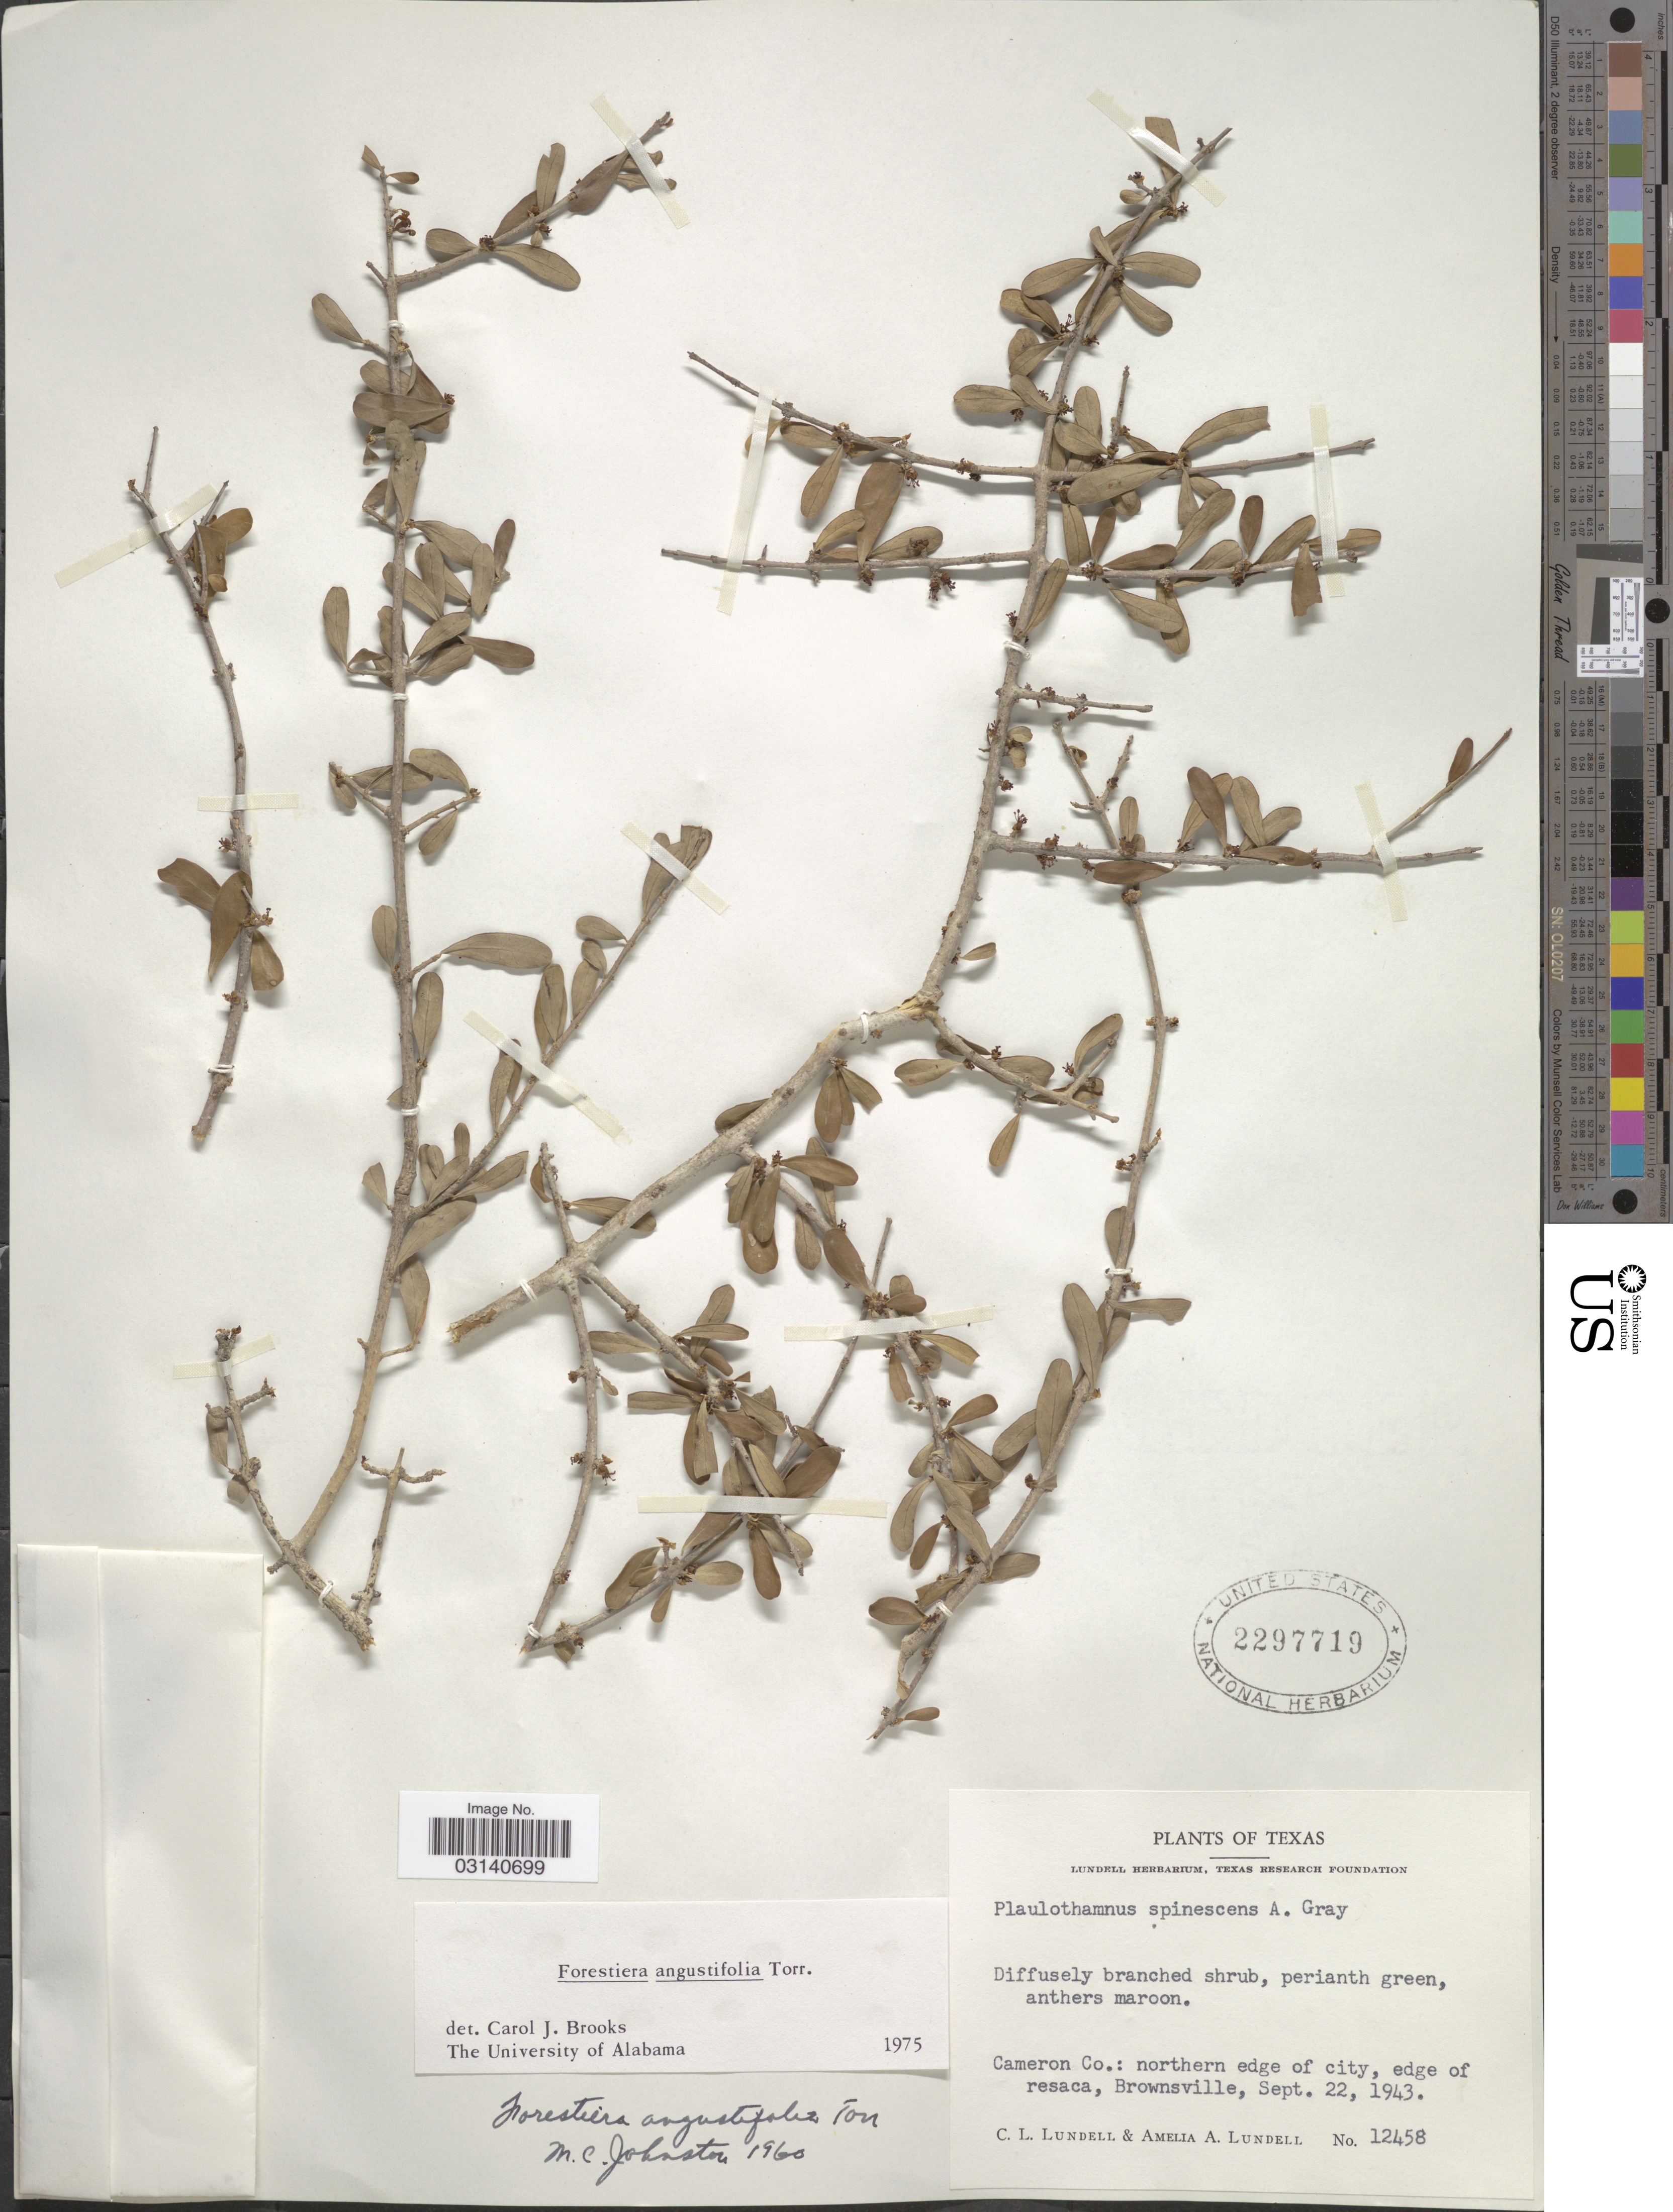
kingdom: Plantae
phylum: Tracheophyta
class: Magnoliopsida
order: Lamiales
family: Oleaceae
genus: Forestiera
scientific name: Forestiera angustifolia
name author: Torr.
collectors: C. L. Lundell & A. A. Lundell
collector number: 12458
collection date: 1943-09-22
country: United States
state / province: Texas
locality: Cameron Co.: northern edge of city, edge of resaca, Brownsville.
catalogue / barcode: US 2297719